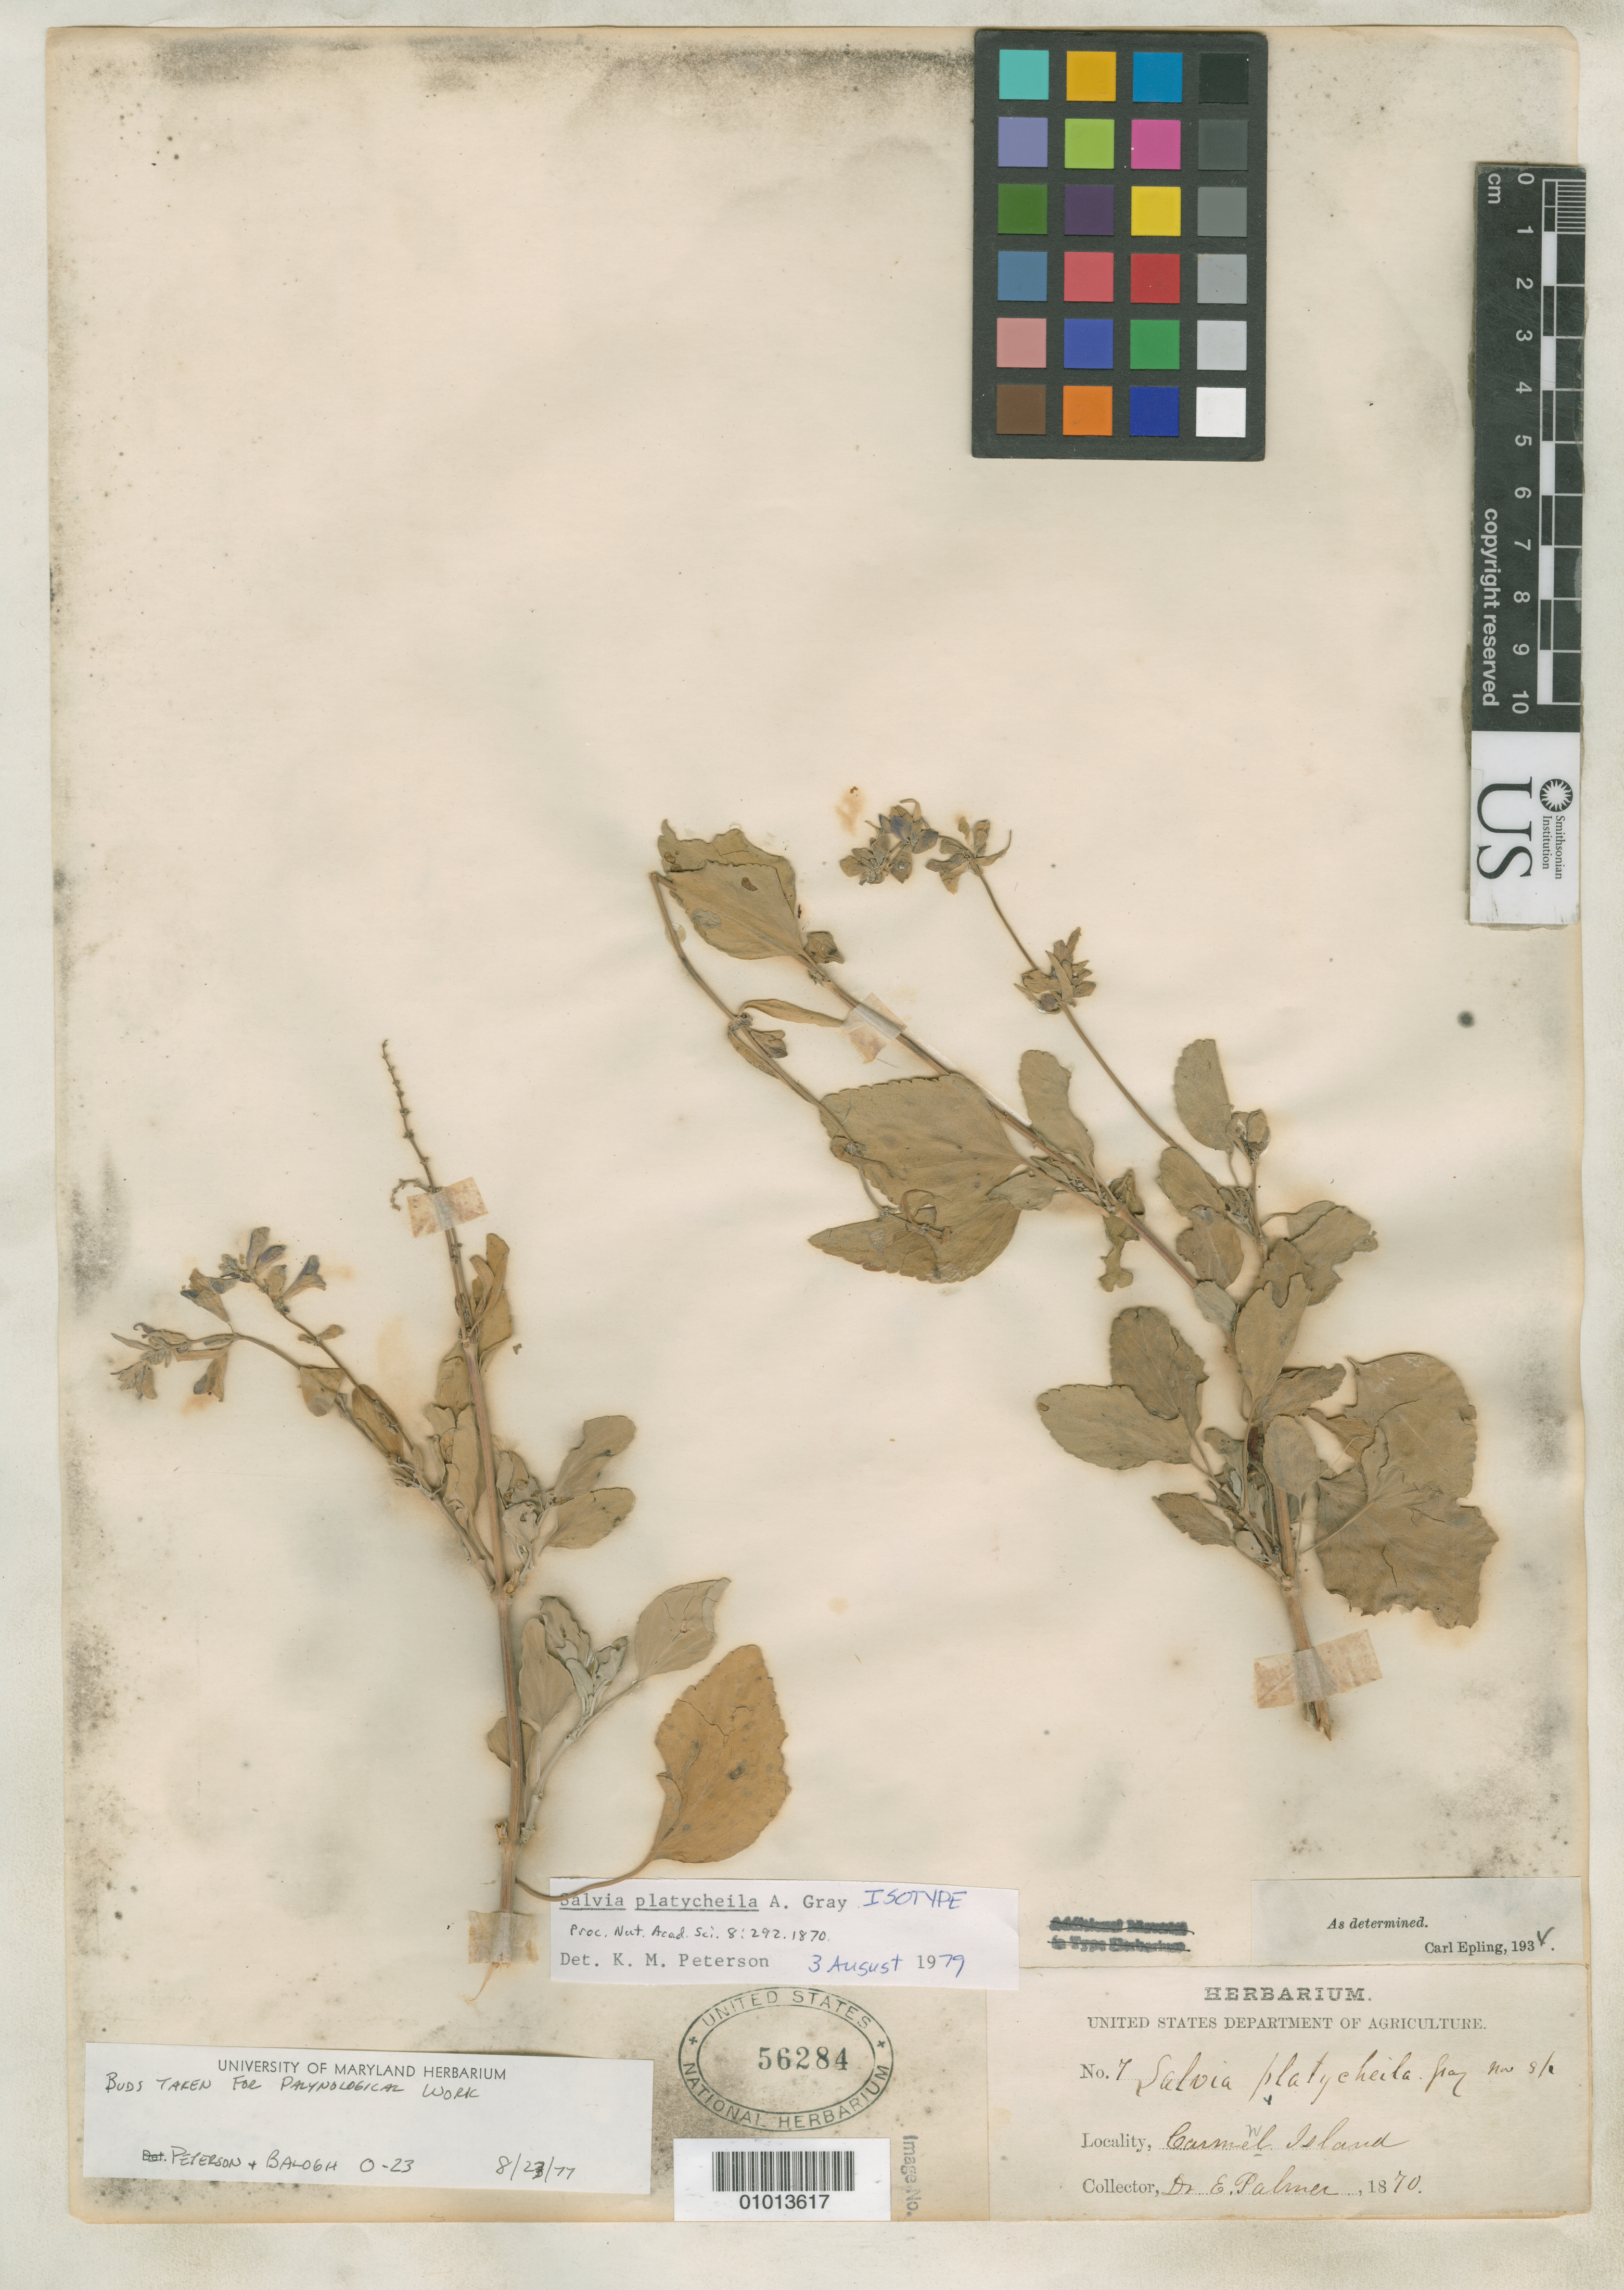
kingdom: Plantae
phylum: Tracheophyta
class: Magnoliopsida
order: Lamiales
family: Lamiaceae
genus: Salvia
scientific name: Salvia platycheila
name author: A. Gray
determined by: Peterson, Kathy M.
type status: Isotype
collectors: E. Palmer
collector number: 7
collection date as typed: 1870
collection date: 1870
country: Mexico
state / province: Baja California Norte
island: Carmen Island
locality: Carmen Island.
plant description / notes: Protologue cites collection date of 1869, possibly in error (1870 on US labels); according to HUH online records, probable holotype at GH is also dated 1870.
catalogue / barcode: US 56284